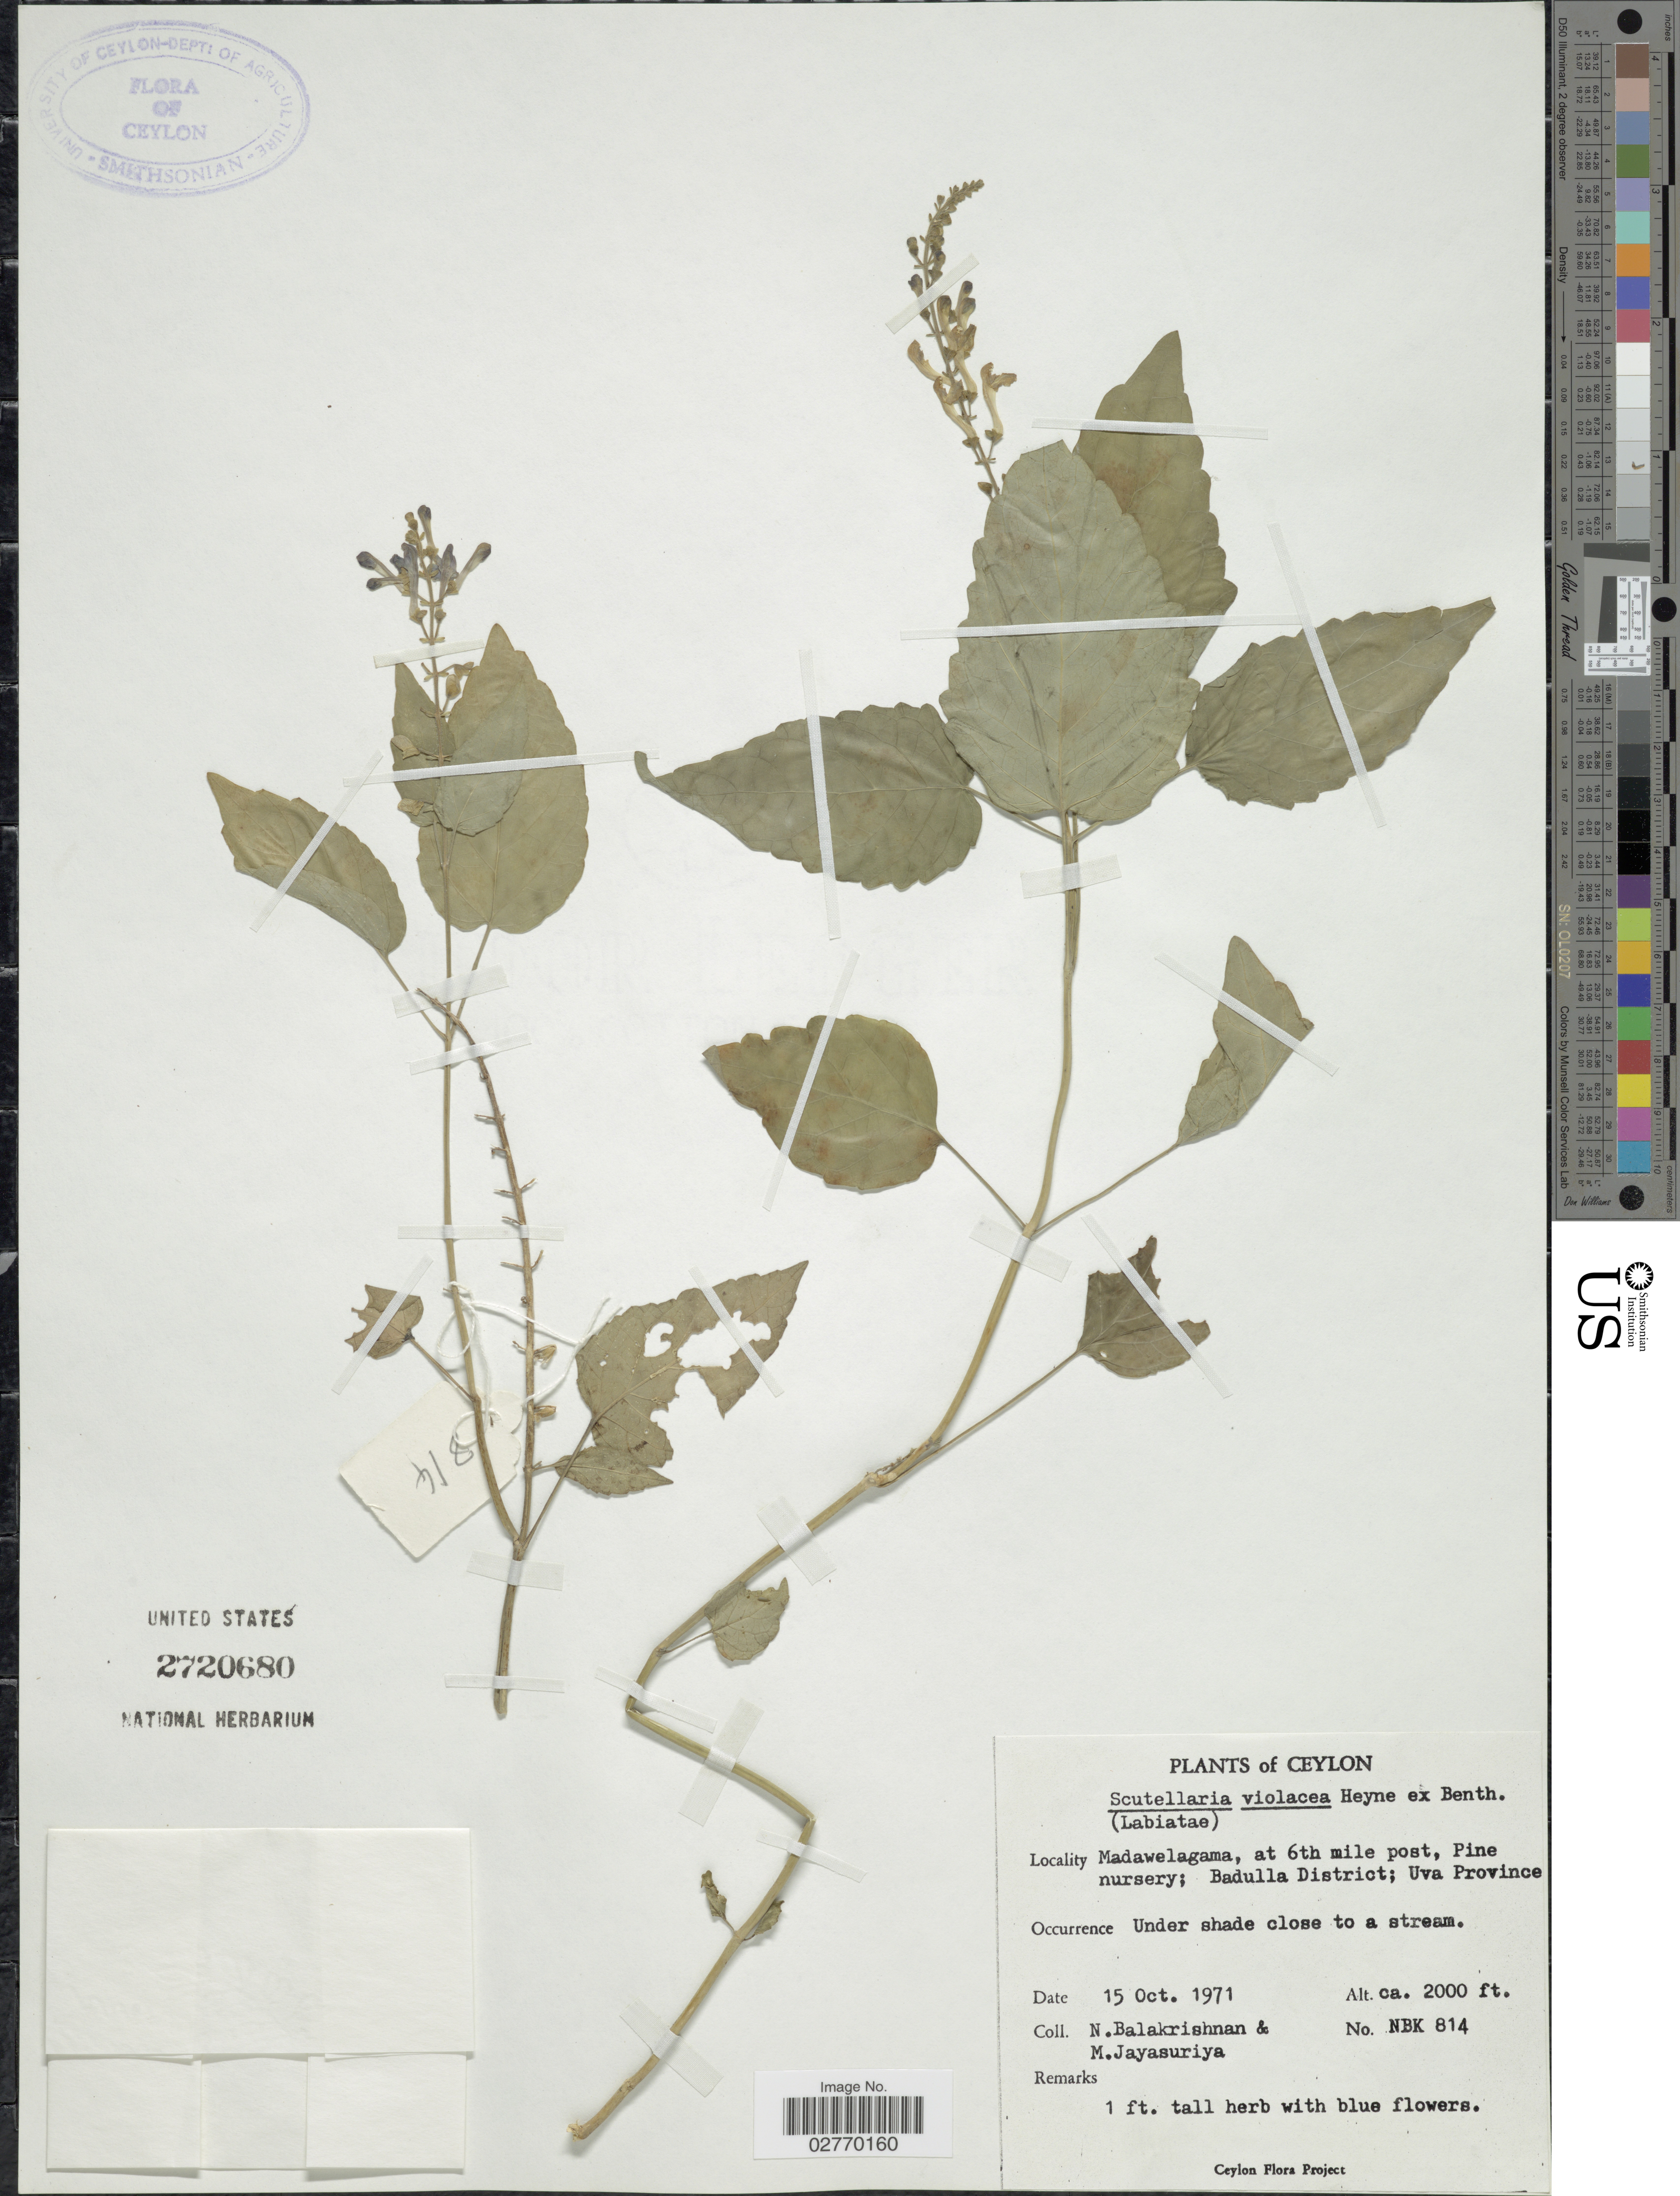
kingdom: Plantae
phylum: Tracheophyta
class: Magnoliopsida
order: Lamiales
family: Lamiaceae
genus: Scutellaria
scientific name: Scutellaria violacea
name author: B. Heyne ex Benth.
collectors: N. Balakrishnan & M. Jayasuriya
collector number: NBK 814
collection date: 1971-10-15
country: Sri Lanka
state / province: Uva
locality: Ceylon. Madawelagama, at 6th mile post, Pine nursery; Badulla District; Uva Province.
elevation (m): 610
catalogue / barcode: US 2720680